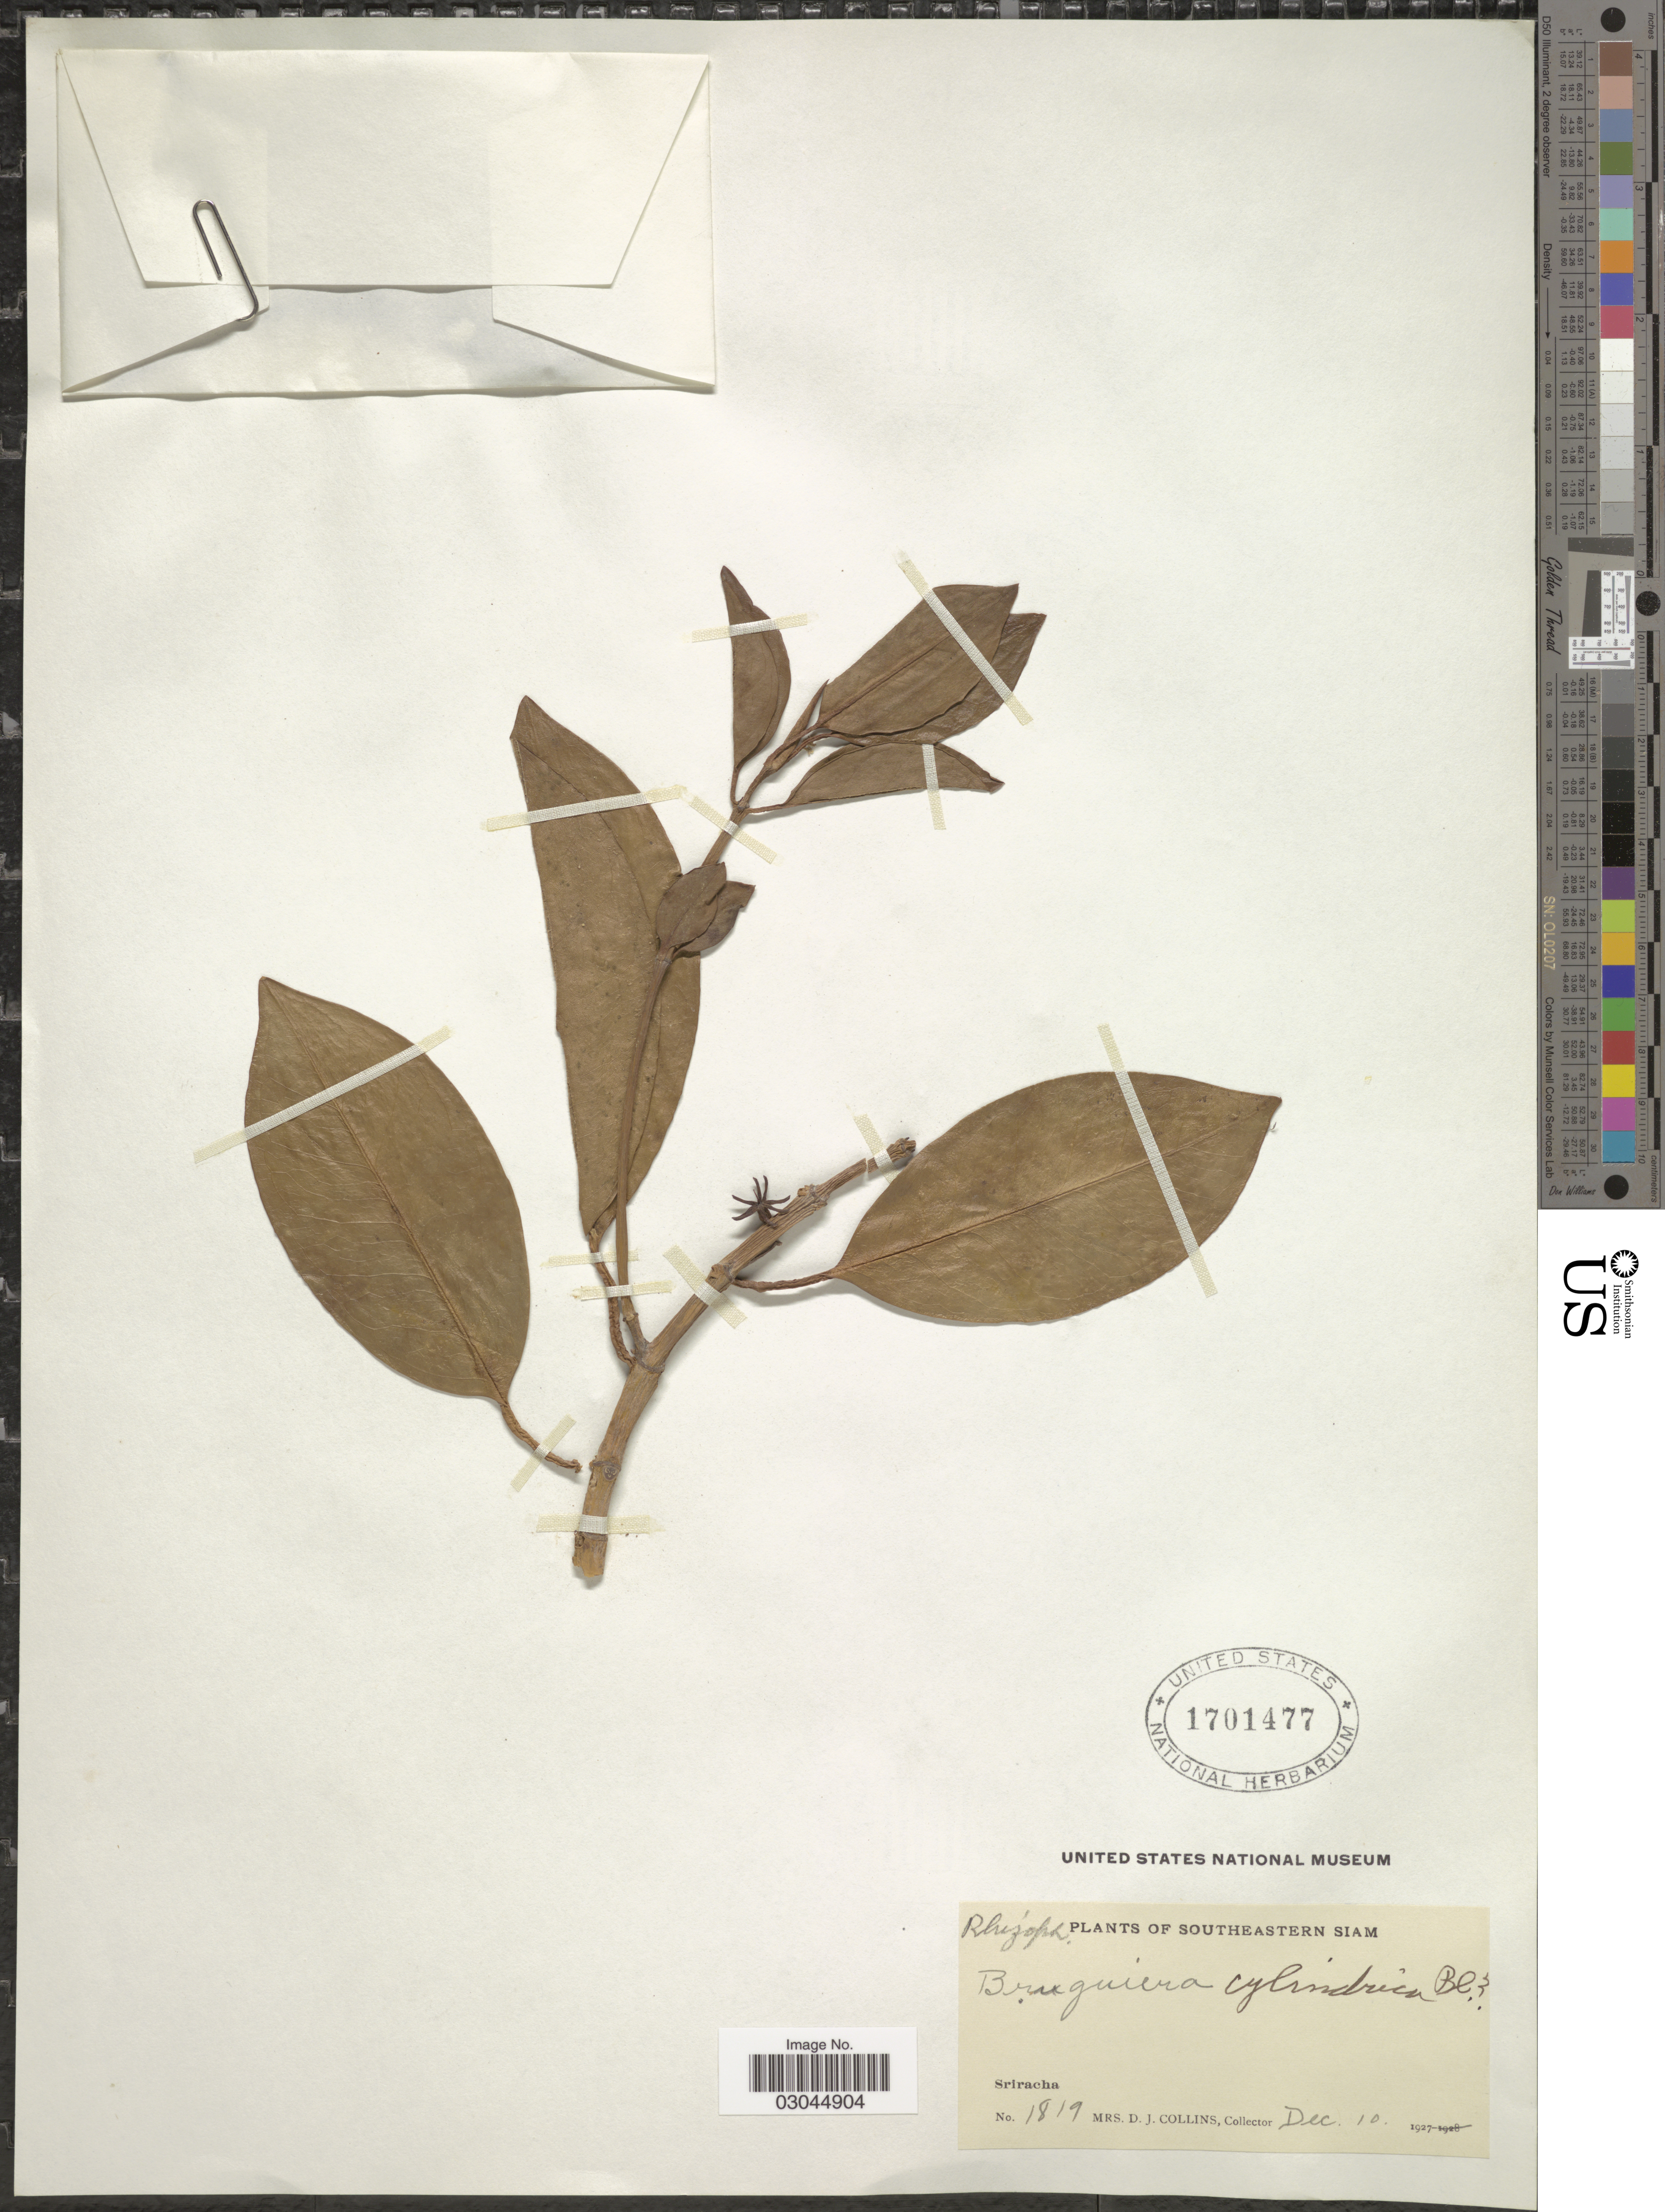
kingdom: Plantae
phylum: Tracheophyta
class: Magnoliopsida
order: Malpighiales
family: Rhizophoraceae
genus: Bruguiera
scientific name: Bruguiera cylindrica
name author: (L.) Blume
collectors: Mrs. D. J. Collins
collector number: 1819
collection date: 1927-12-10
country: Thailand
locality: Southeastern Siam. Sriracha.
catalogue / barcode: US 1701477